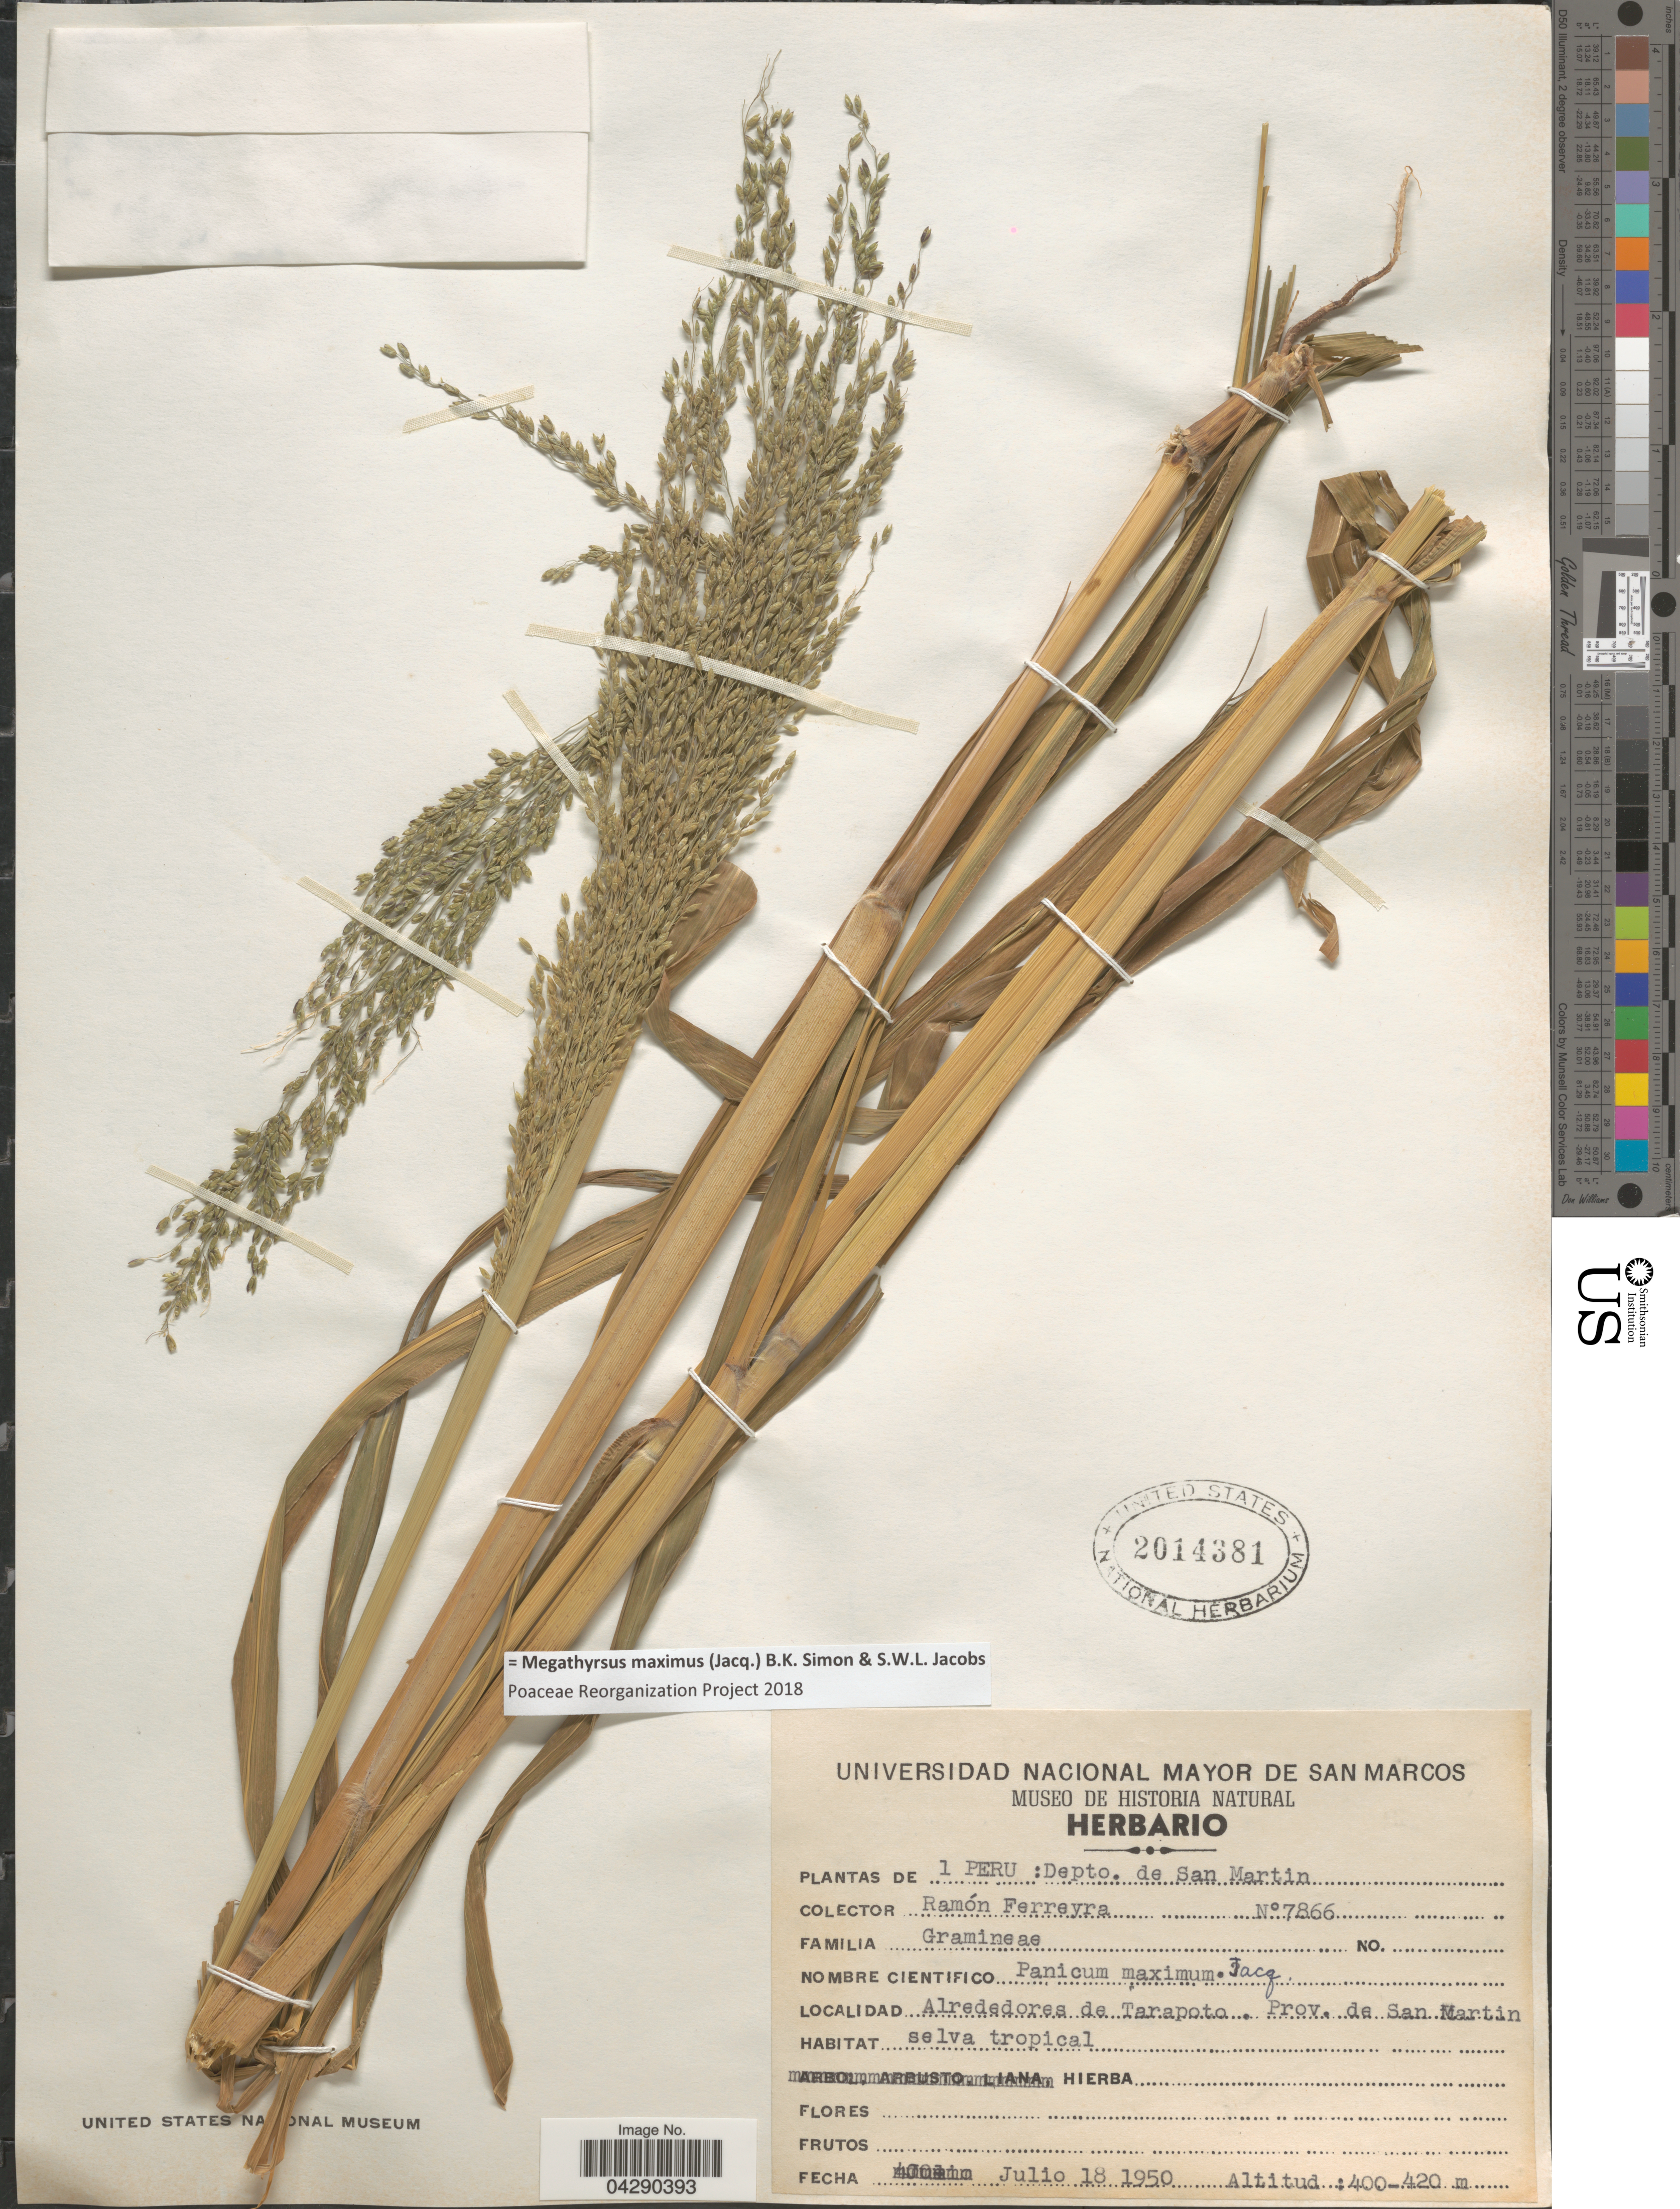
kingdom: Plantae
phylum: Tracheophyta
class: Liliopsida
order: Poales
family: Poaceae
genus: Megathyrsus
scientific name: Megathyrsus maximus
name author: (Jacq.) B.K. Simon & S.W.L. Jacobs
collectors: R. A. Ferreyra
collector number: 7866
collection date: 1950-07-18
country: Peru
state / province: San Martín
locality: Depto. de San Martin. Alrededores de Tarapoto. Prov. de San Martin.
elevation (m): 400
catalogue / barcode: US 2014381